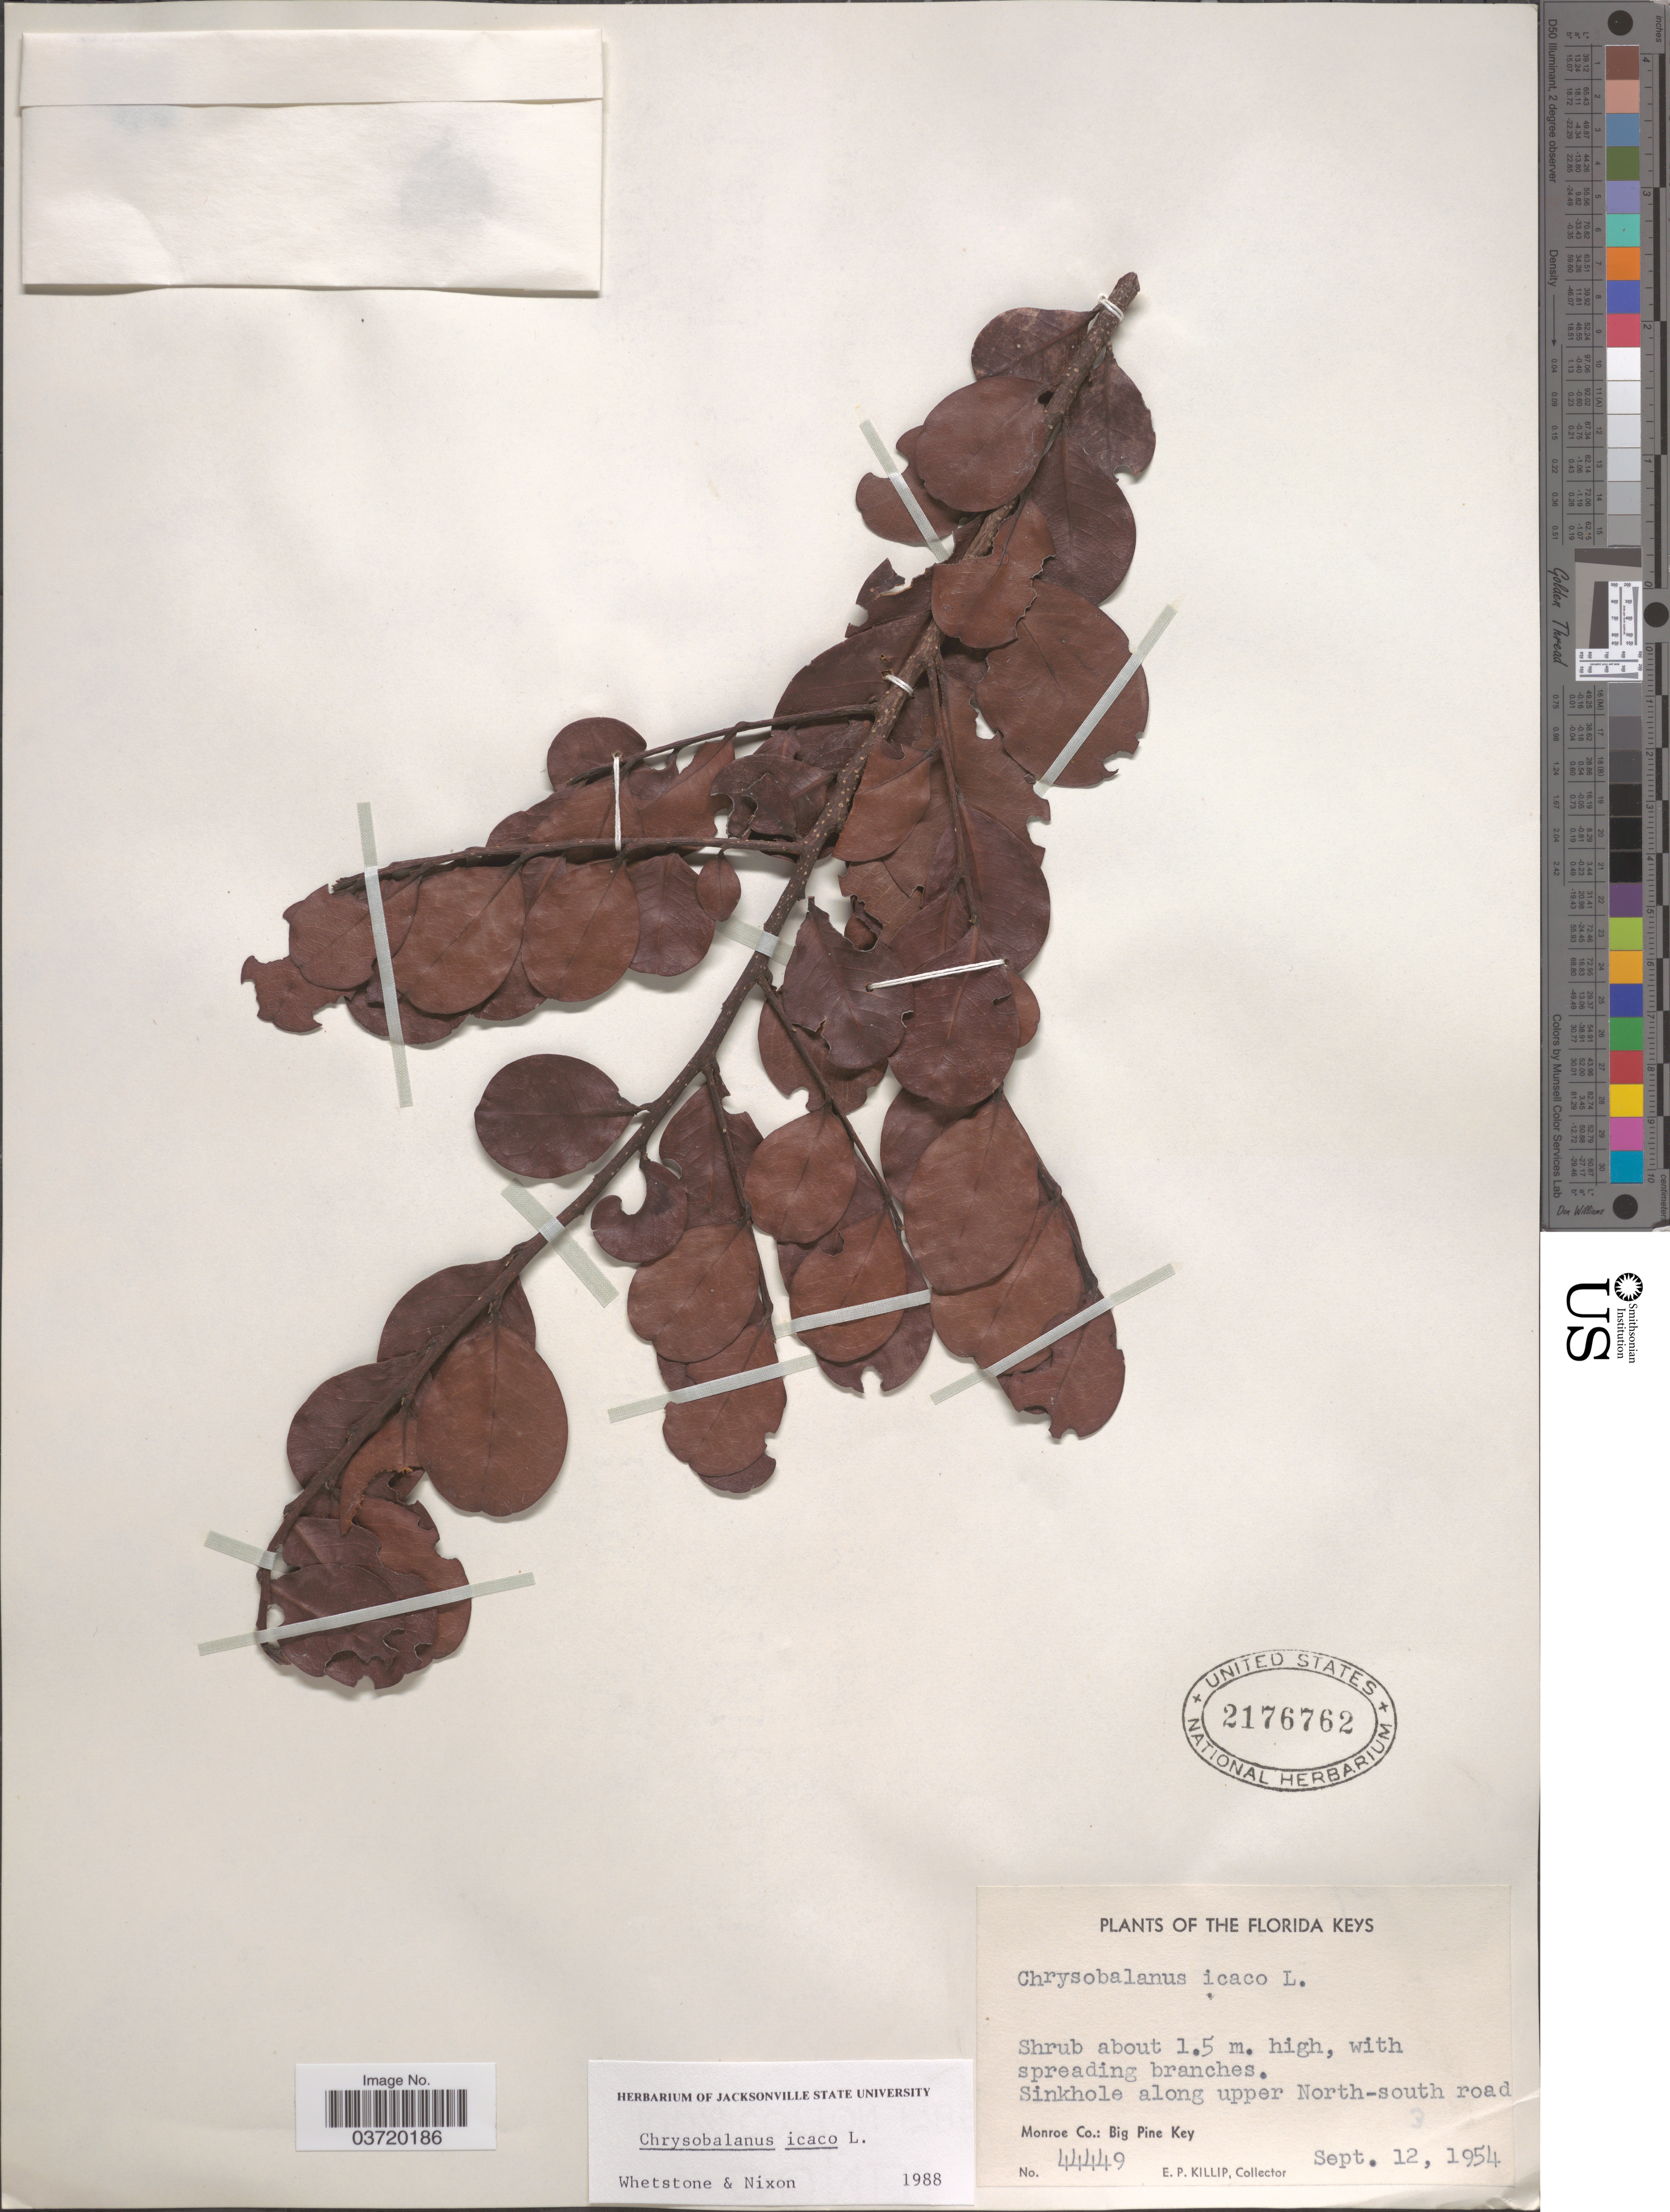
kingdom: Plantae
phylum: Tracheophyta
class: Magnoliopsida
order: Malpighiales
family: Chrysobalanaceae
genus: Chrysobalanus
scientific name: Chrysobalanus icaco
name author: L.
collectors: E. P. Killip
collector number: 44449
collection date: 1954-09-12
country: United States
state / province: Florida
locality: Florida Keys. Sinkhole along upper North-south road. Monroe Co.: Big Pine Key.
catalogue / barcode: US 2176762